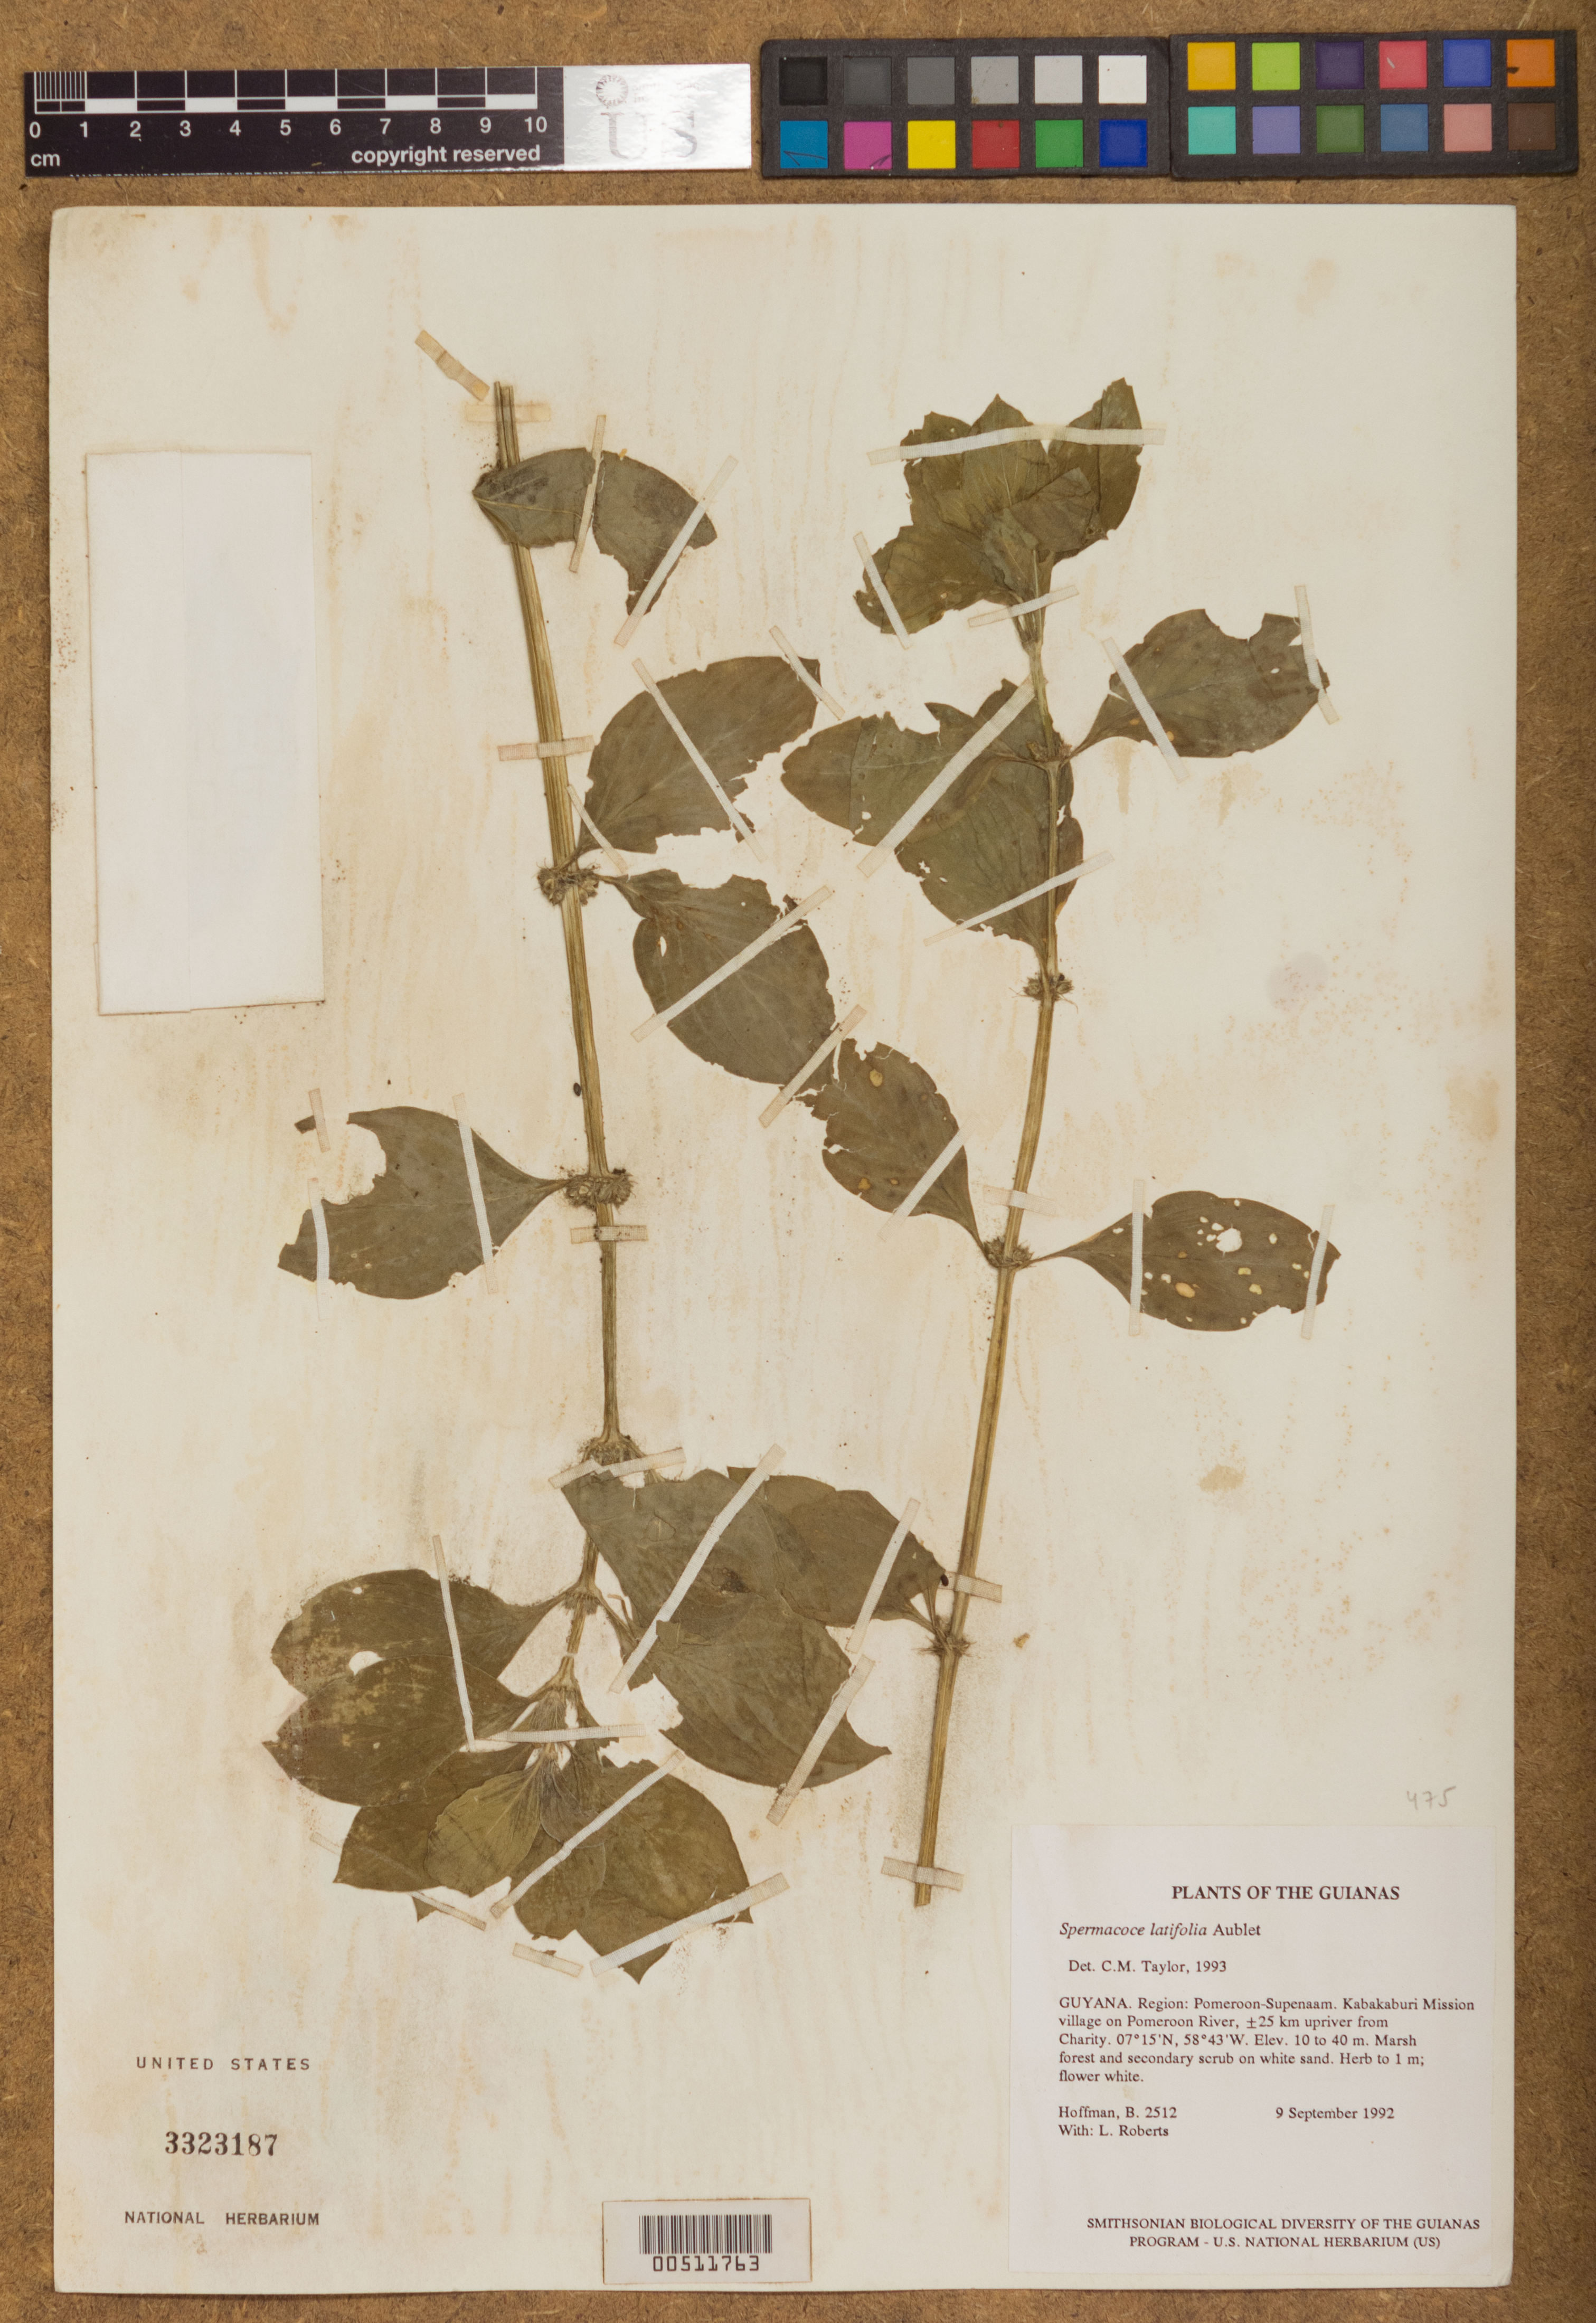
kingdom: Plantae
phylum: Tracheophyta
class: Magnoliopsida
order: Gentianales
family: Rubiaceae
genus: Spermacoce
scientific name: Spermacoce latifolia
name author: Aubl.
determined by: Taylor, Charlotte M.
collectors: B. Hoffman & L. Roberts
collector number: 2512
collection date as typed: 9 September 1992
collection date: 1992-09-09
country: Guyana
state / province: Pomeroon-Supenaam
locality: Kabakaburi Mission village, on Pomeroon River, ±25 km upriver from Charity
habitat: Marsh forest and secondary scrub on white sand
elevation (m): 10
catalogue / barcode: US 3323187